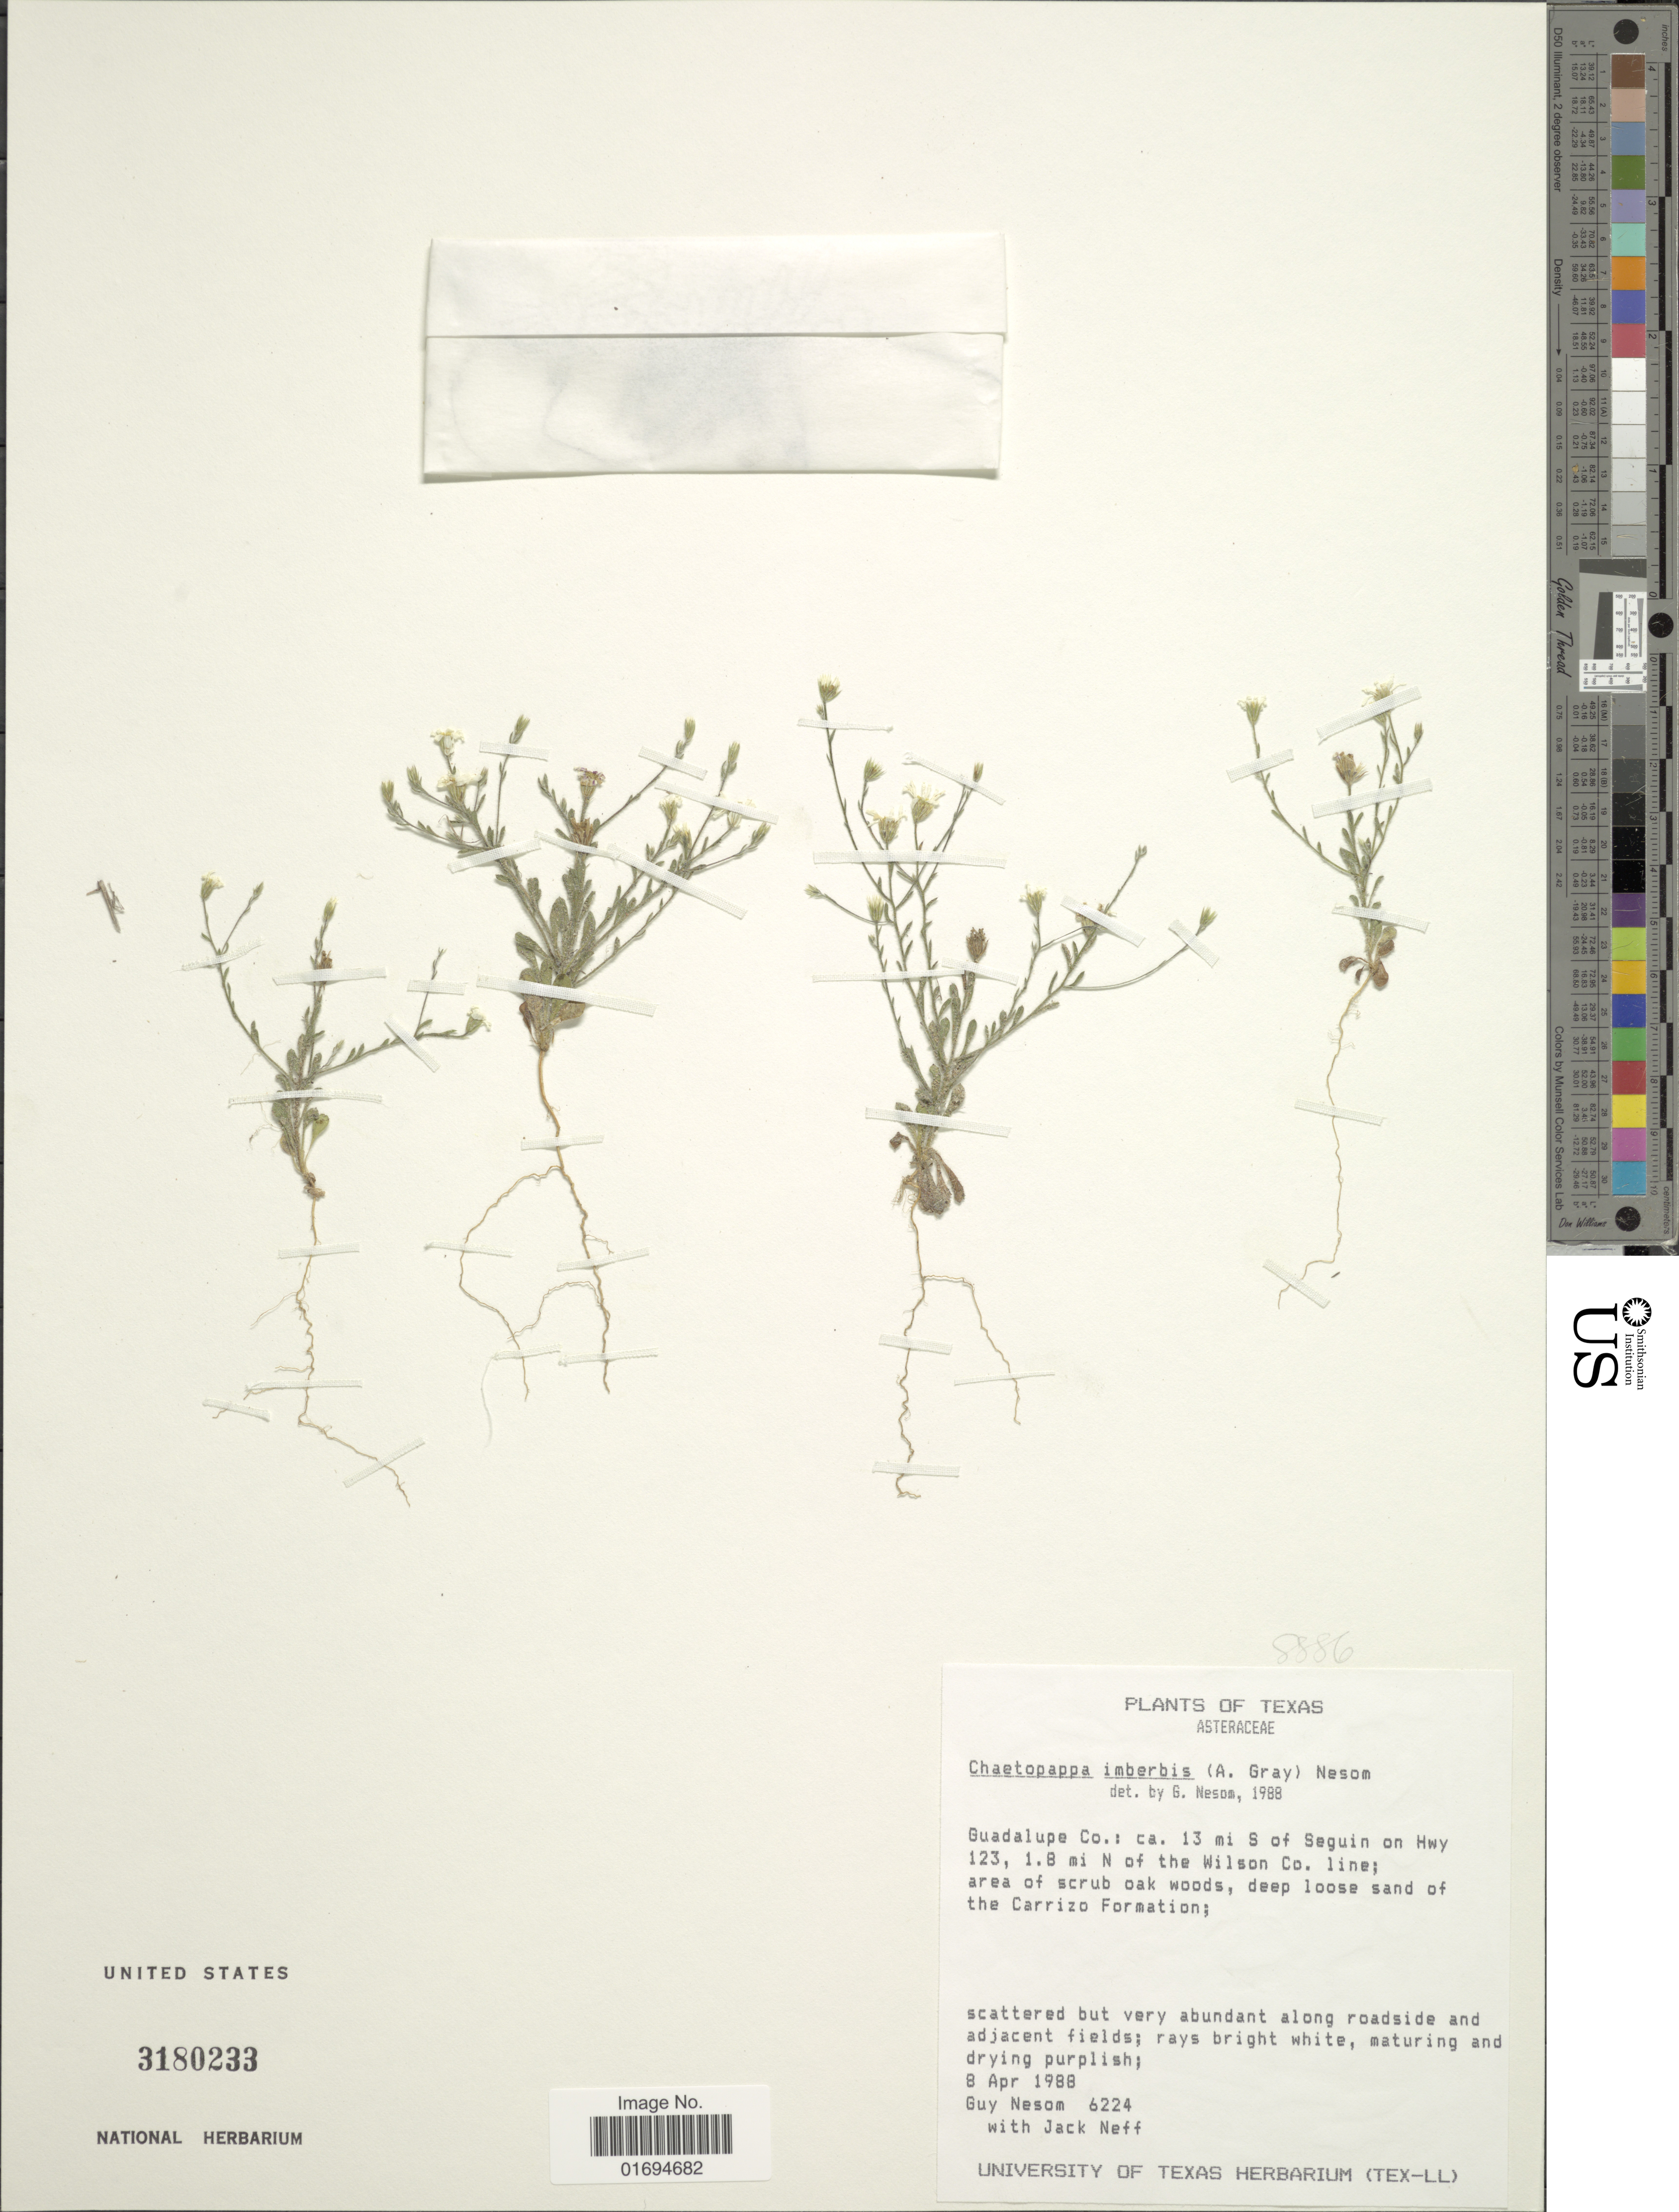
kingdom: Plantae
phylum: Tracheophyta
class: Magnoliopsida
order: Asterales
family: Asteraceae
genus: Chaetopappa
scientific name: Chaetopappa imberbis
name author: (A. Gray) G.L. Nesom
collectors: G. Nesom & J. Neff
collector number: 6224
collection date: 1988-04-08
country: United States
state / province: Texas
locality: Guadalupe Co.: ca. 13 mi S of Seguin on Hwy 123, 1.8 mi N of the Wilson Co, line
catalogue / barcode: US 3180233